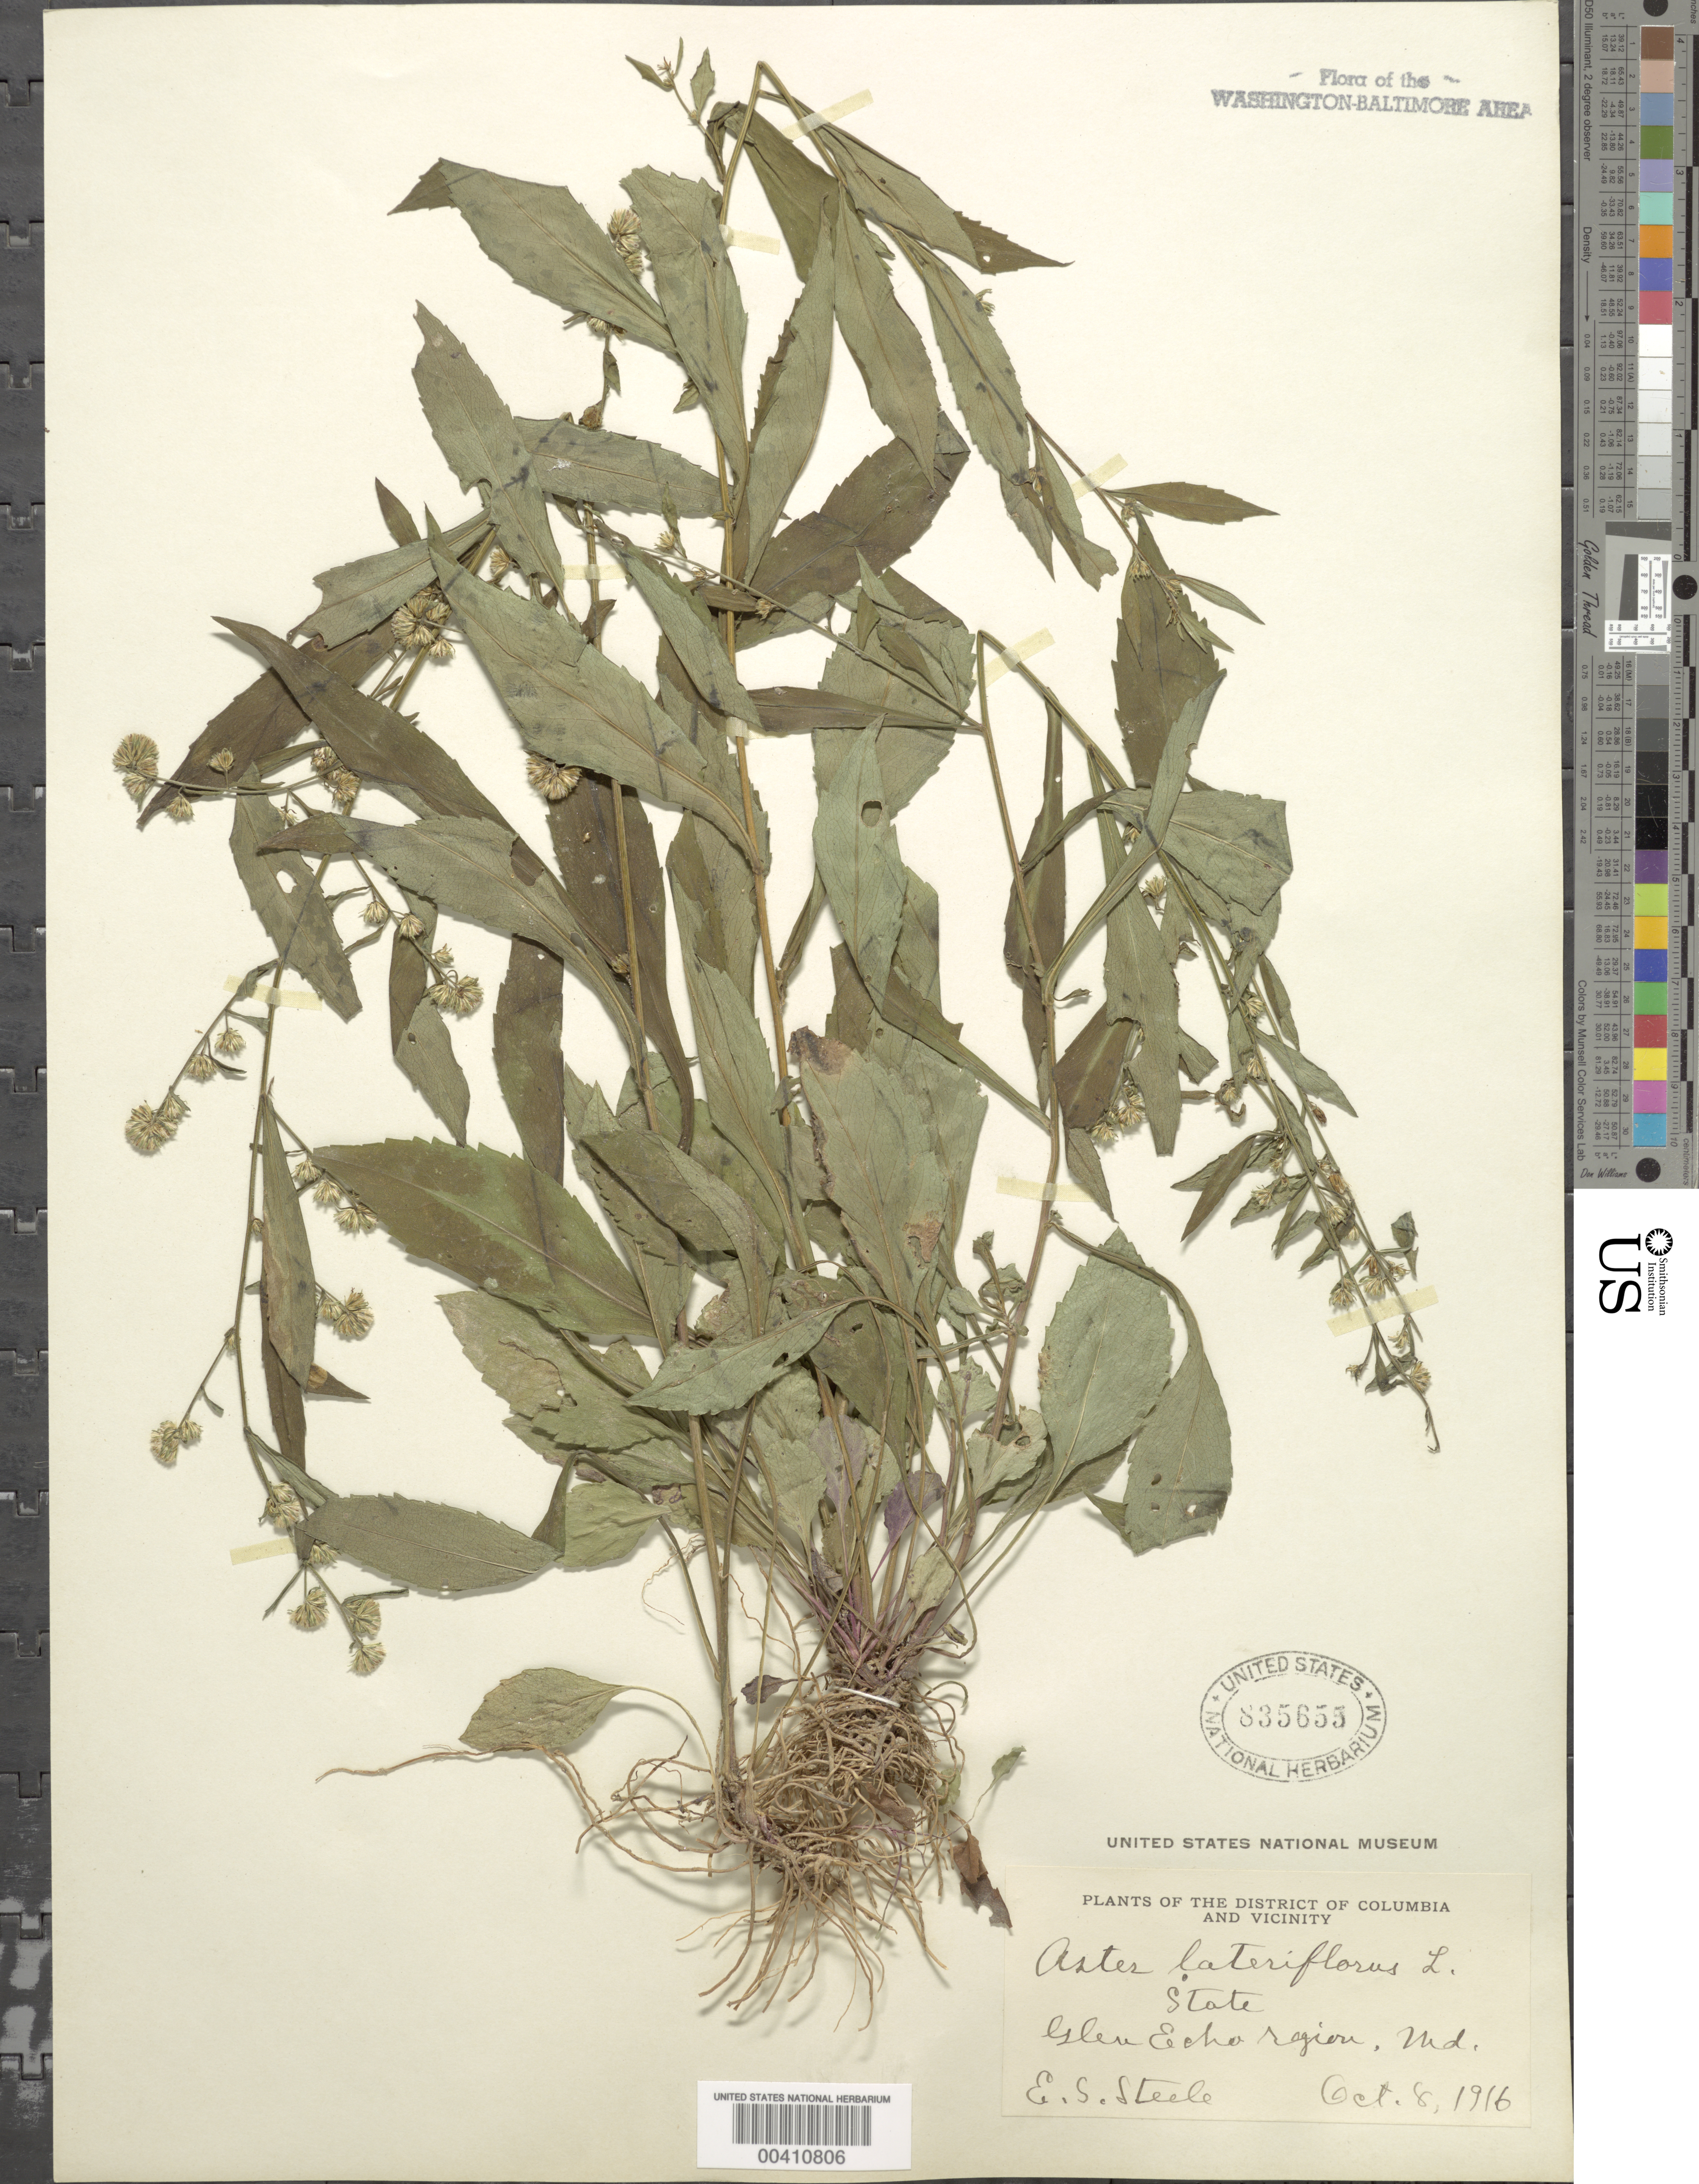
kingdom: Plantae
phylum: Tracheophyta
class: Magnoliopsida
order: Asterales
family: Asteraceae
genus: Symphyotrichum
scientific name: Symphyotrichum lateriflorum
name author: (L.) Á. Löve & D. Löve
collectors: E. Steele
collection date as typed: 08 Oct 1916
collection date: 1916-10-08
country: United States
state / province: Maryland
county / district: Montgomery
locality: Glen Echo Region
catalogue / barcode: US 835655